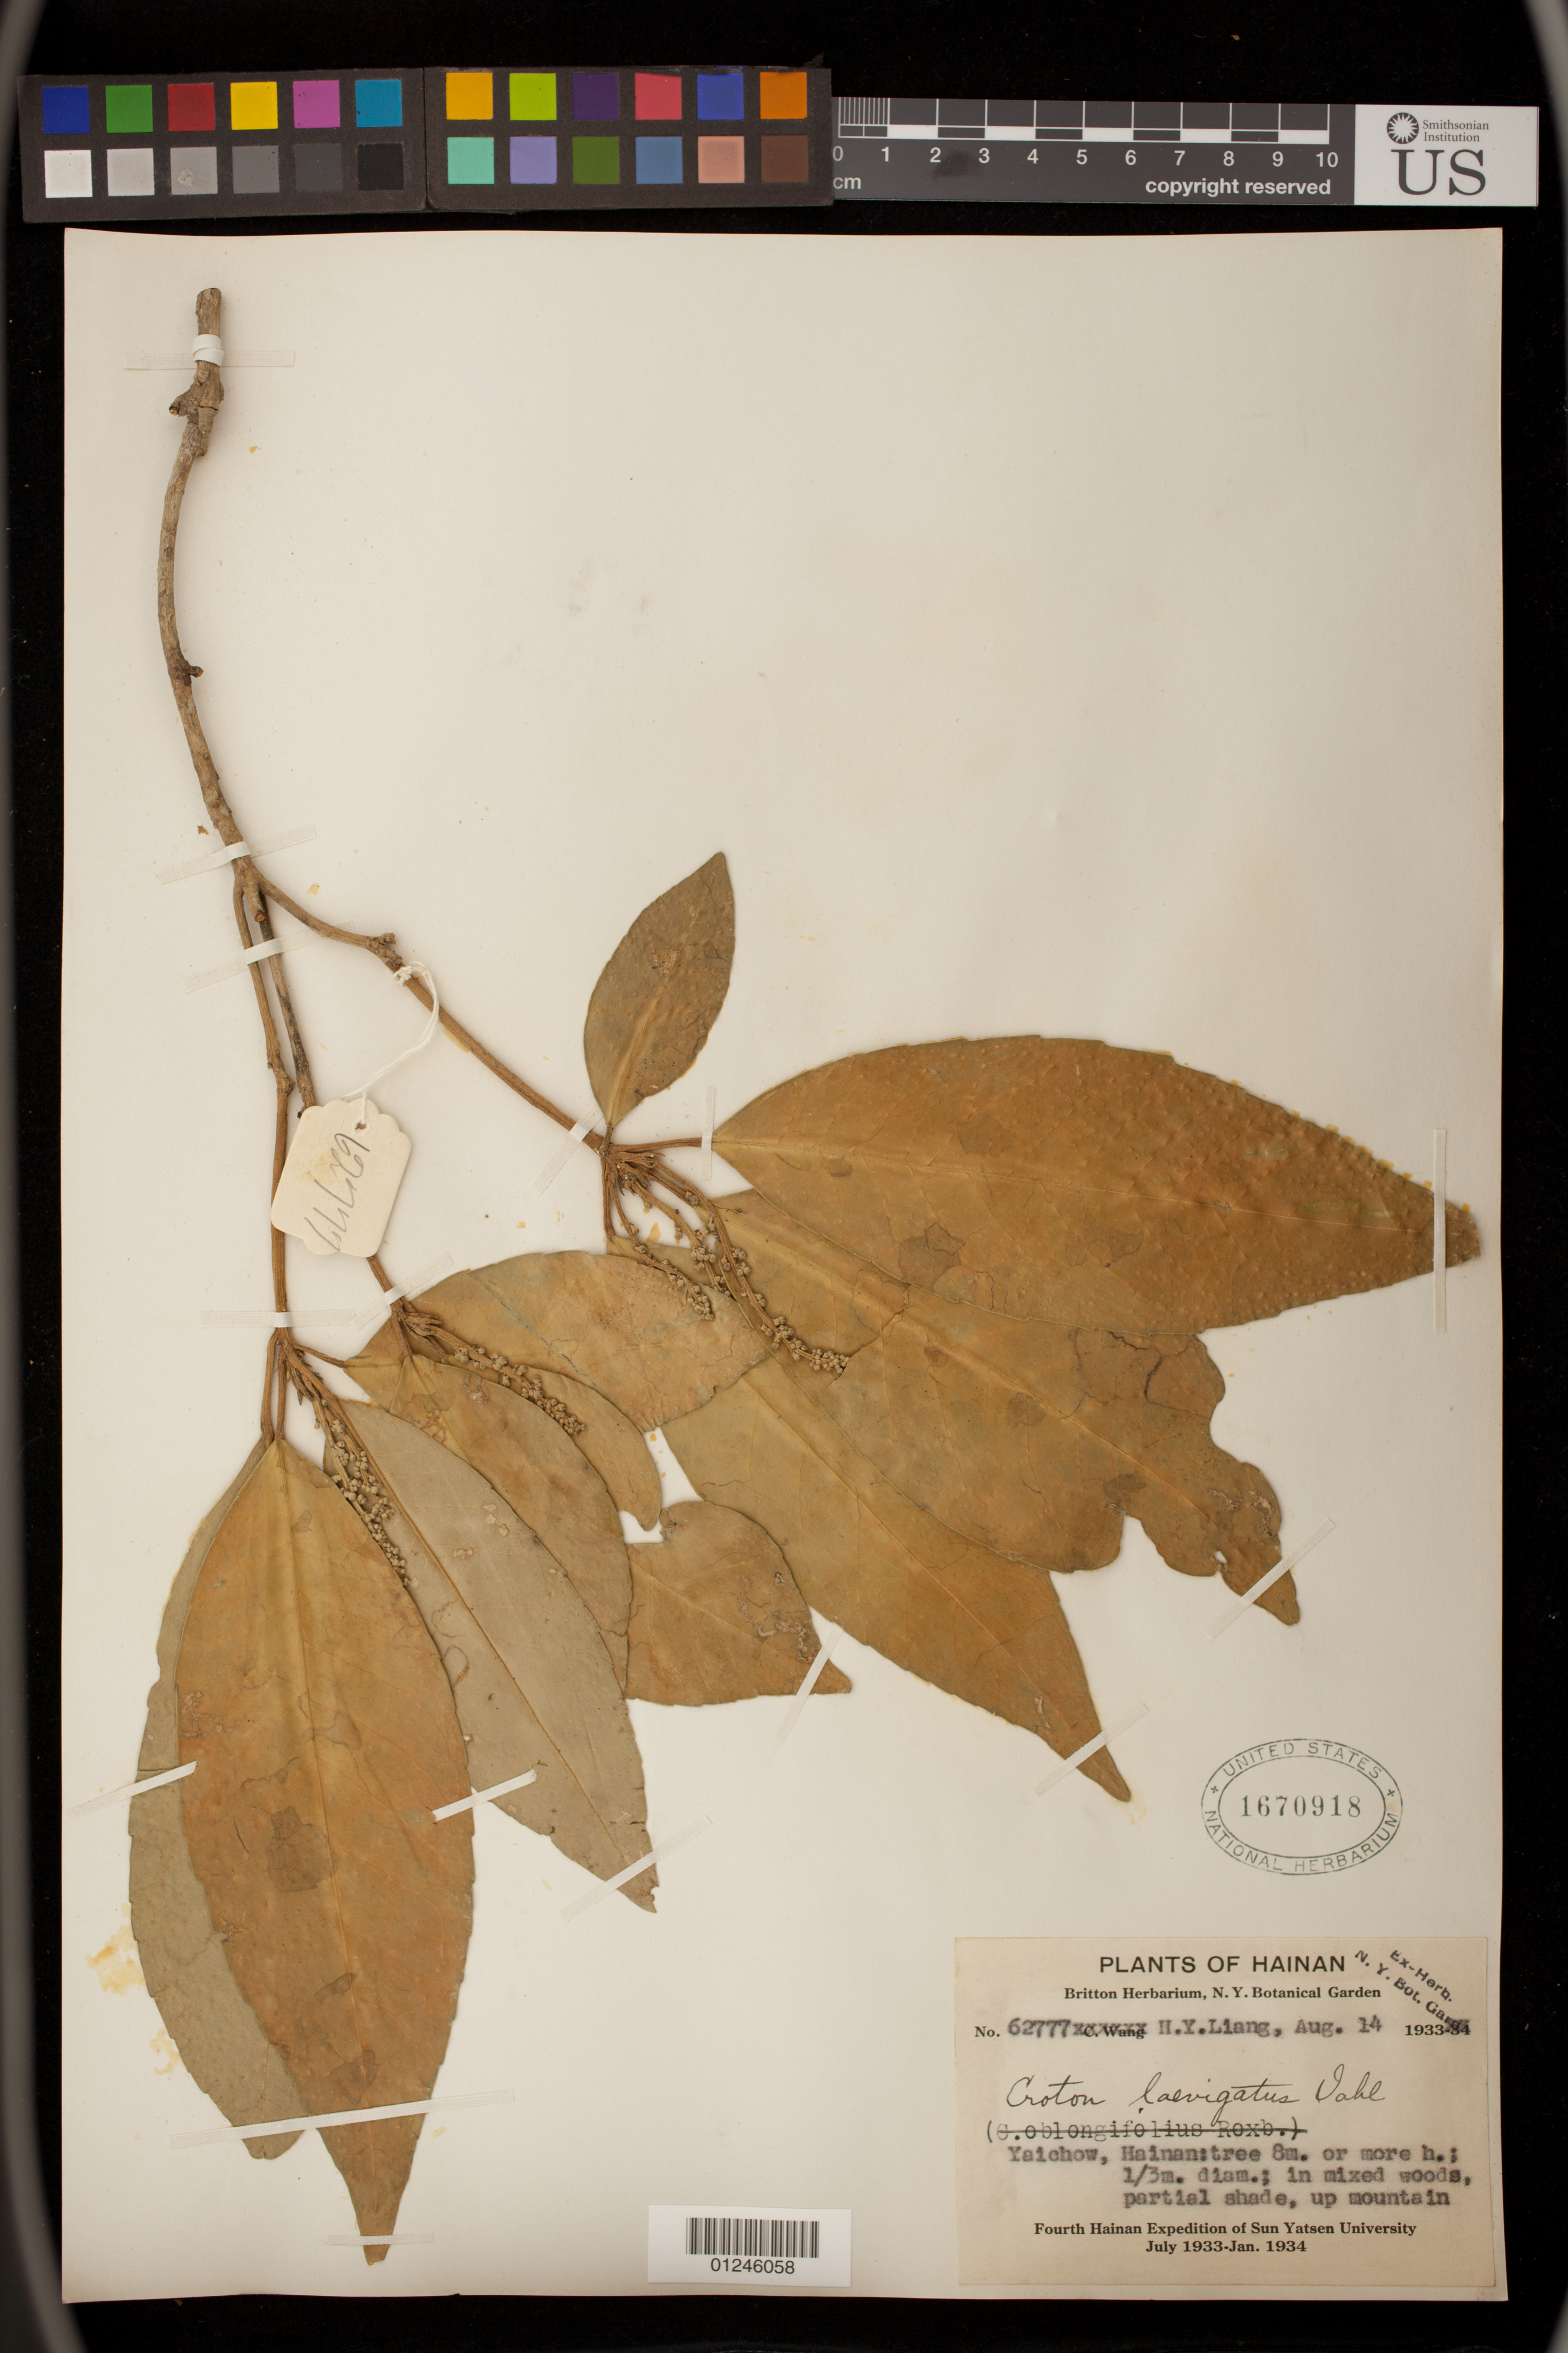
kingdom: Plantae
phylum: Tracheophyta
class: Magnoliopsida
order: Malpighiales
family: Euphorbiaceae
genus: Croton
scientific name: Croton laevigatus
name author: Vahl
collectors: H. Y. Liang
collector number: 62777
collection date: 1933-08-14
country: China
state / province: Hainan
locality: Yaichow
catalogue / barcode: US 1670918